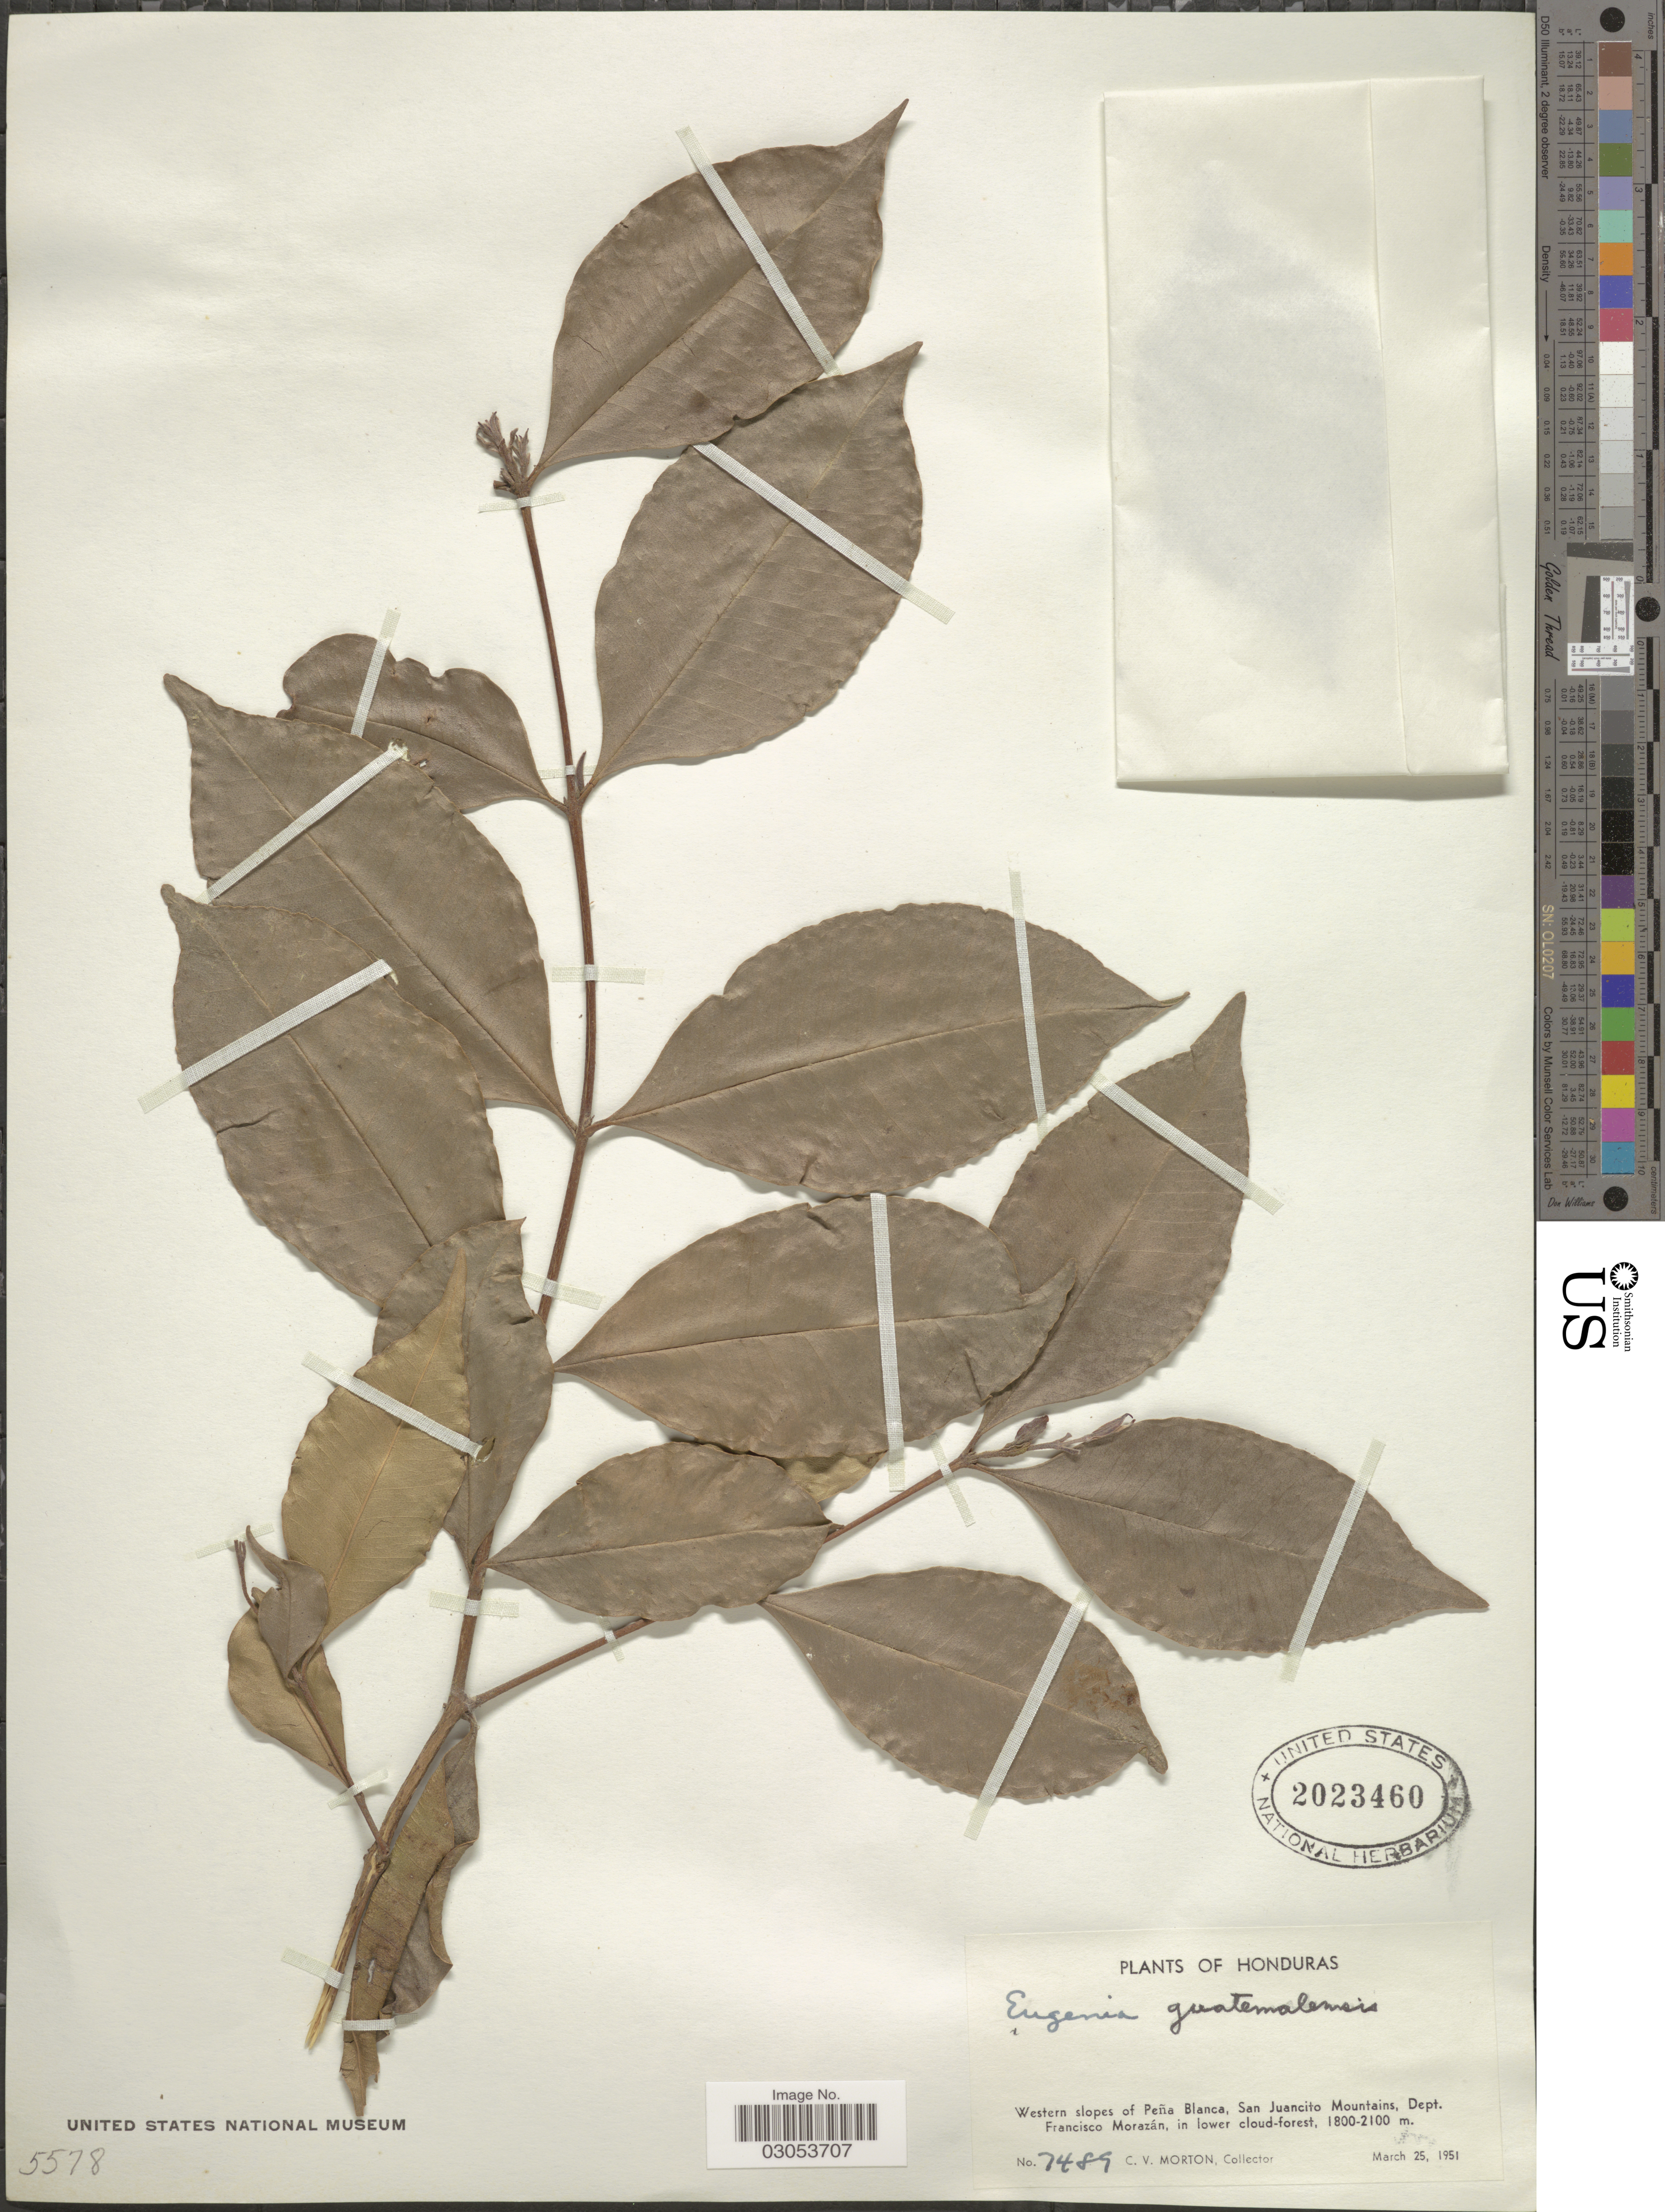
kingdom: Plantae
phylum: Tracheophyta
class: Magnoliopsida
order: Myrtales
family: Myrtaceae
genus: Eugenia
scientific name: Eugenia guatemalensis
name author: Donn. Sm.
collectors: C. V. Morton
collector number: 7489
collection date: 1951-03-25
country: Honduras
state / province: Fco. Morazán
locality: Western slopes of Peña Blanca, San Juancito Mountains, Dept. Francisco Morazán.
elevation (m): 1800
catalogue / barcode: US 2023460